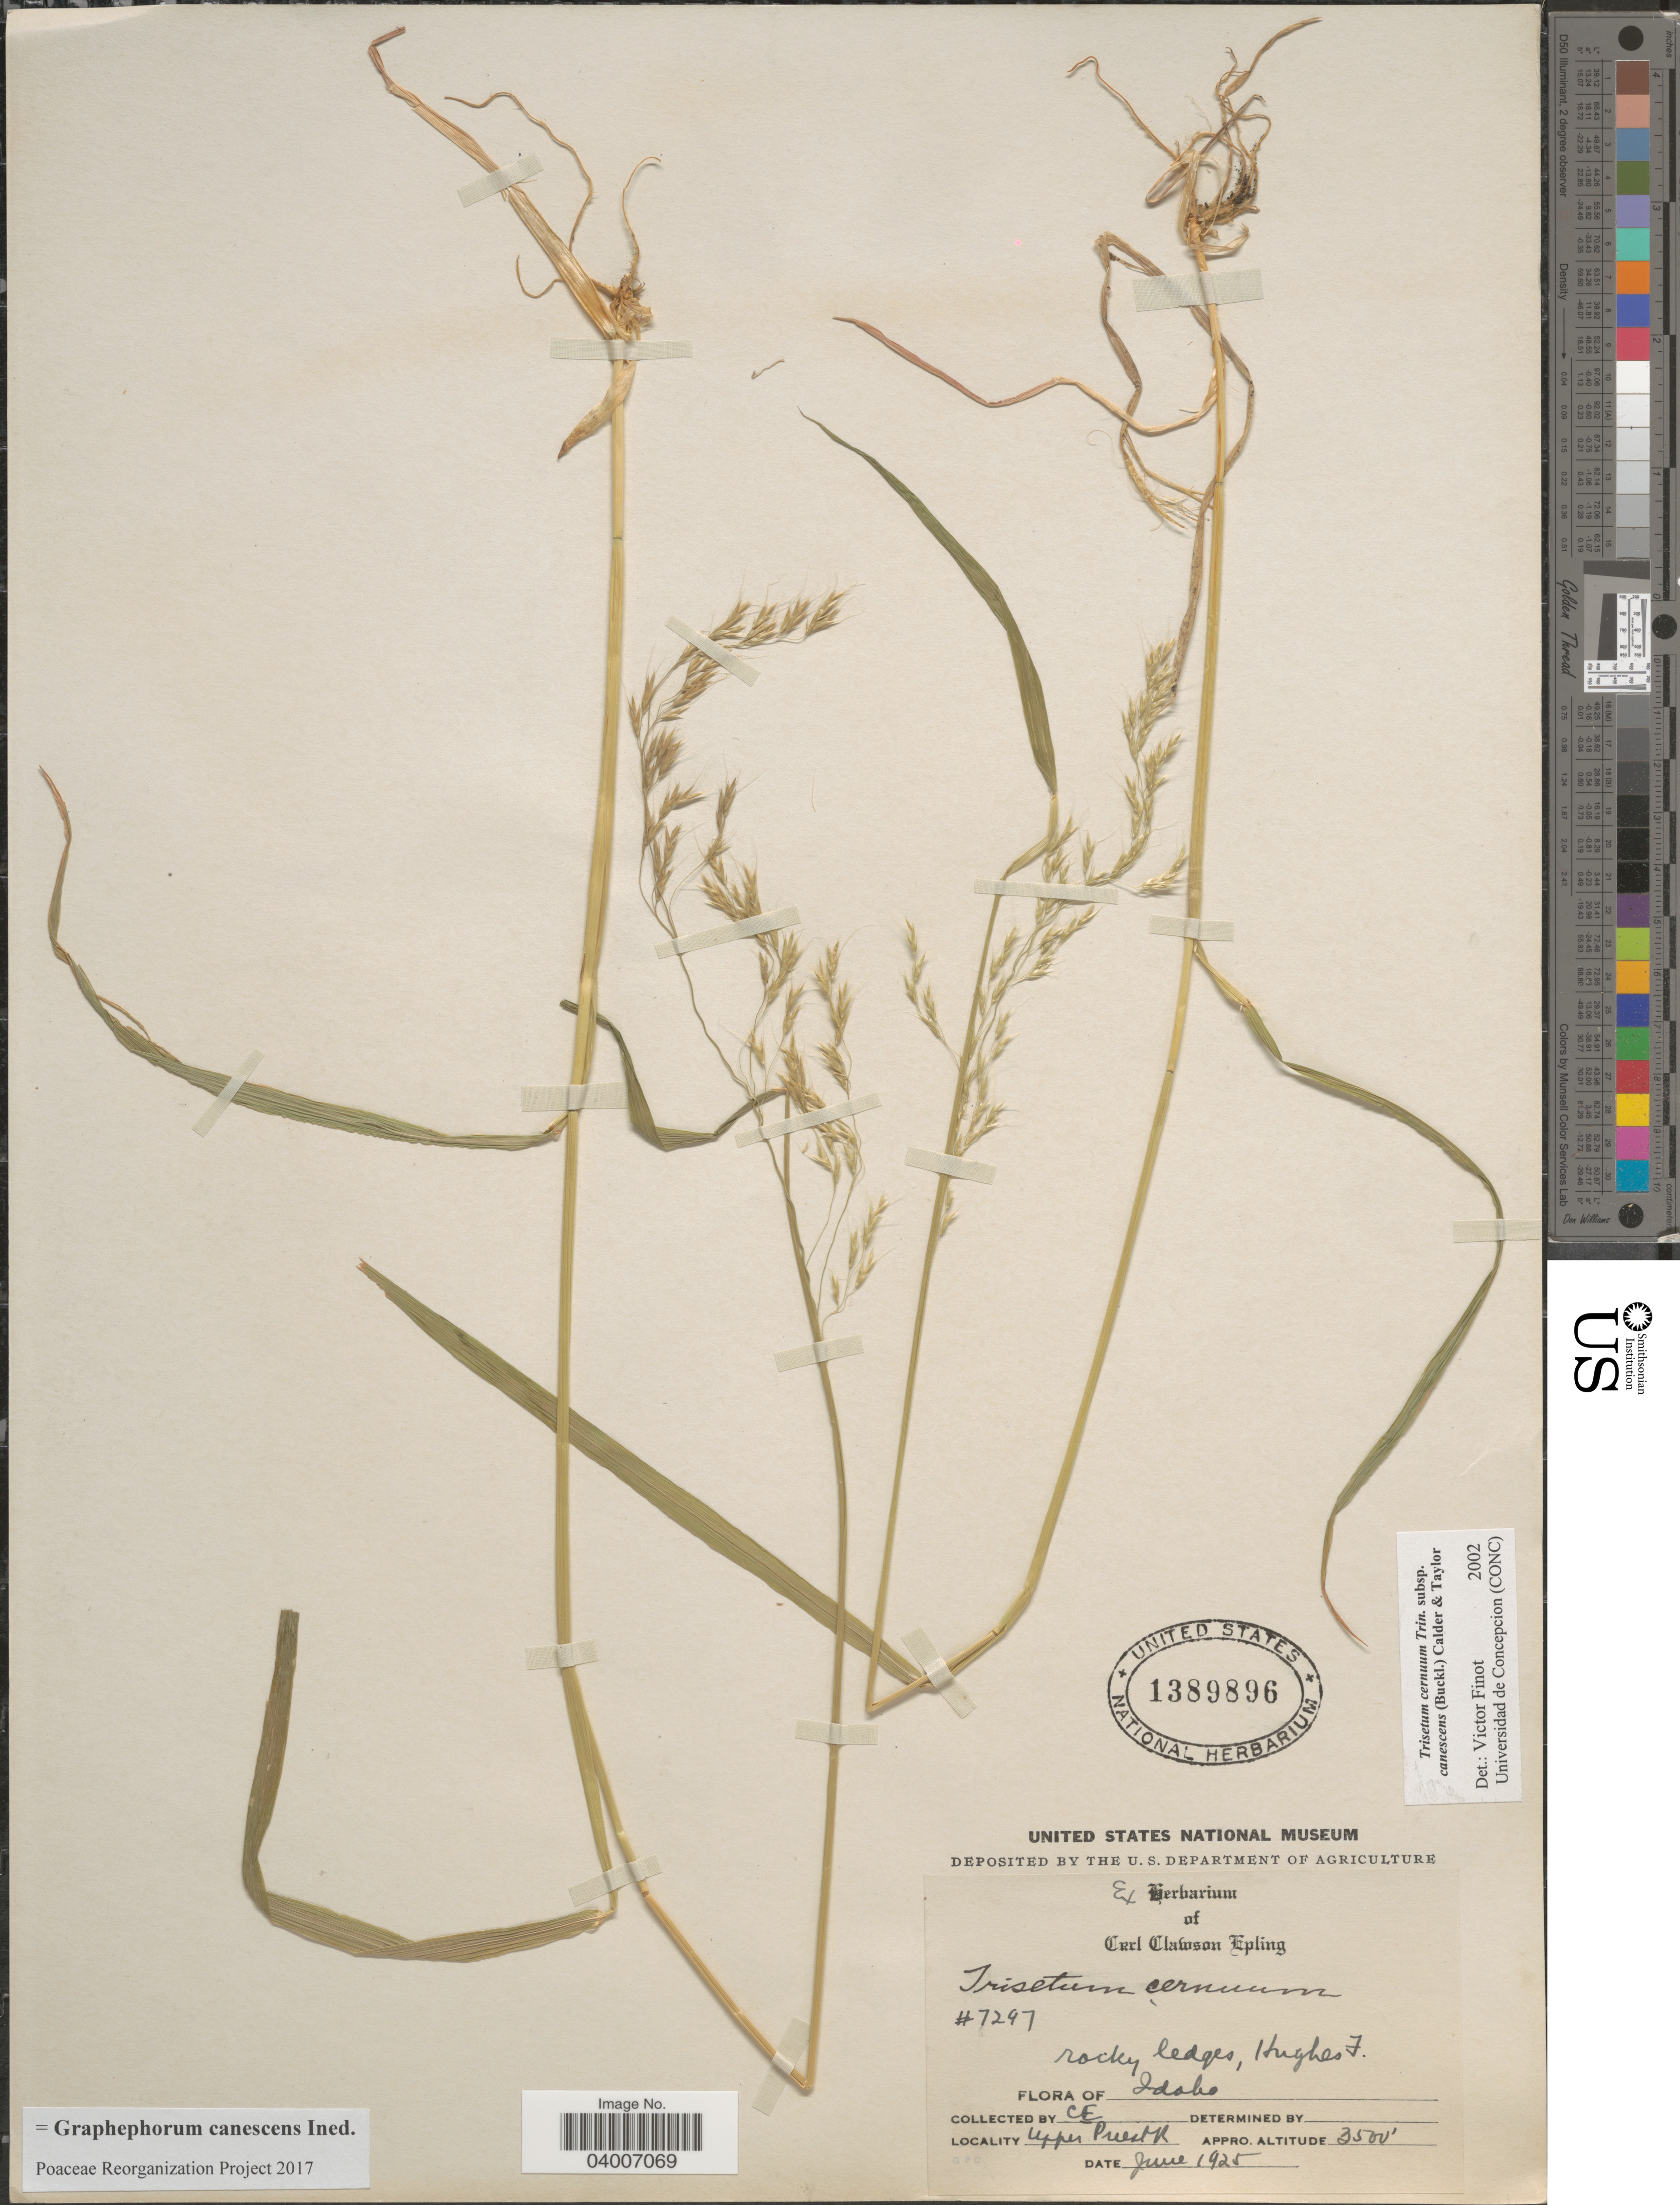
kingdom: Plantae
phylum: Tracheophyta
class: Liliopsida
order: Poales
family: Poaceae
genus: Graphephorum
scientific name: Graphephorum canescens ined.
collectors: C. C. Epling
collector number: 7297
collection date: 1925-06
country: United States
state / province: Idaho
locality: Rocky ledges, Hughes F. Upper Priest R.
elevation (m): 1067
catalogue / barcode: US 1389896